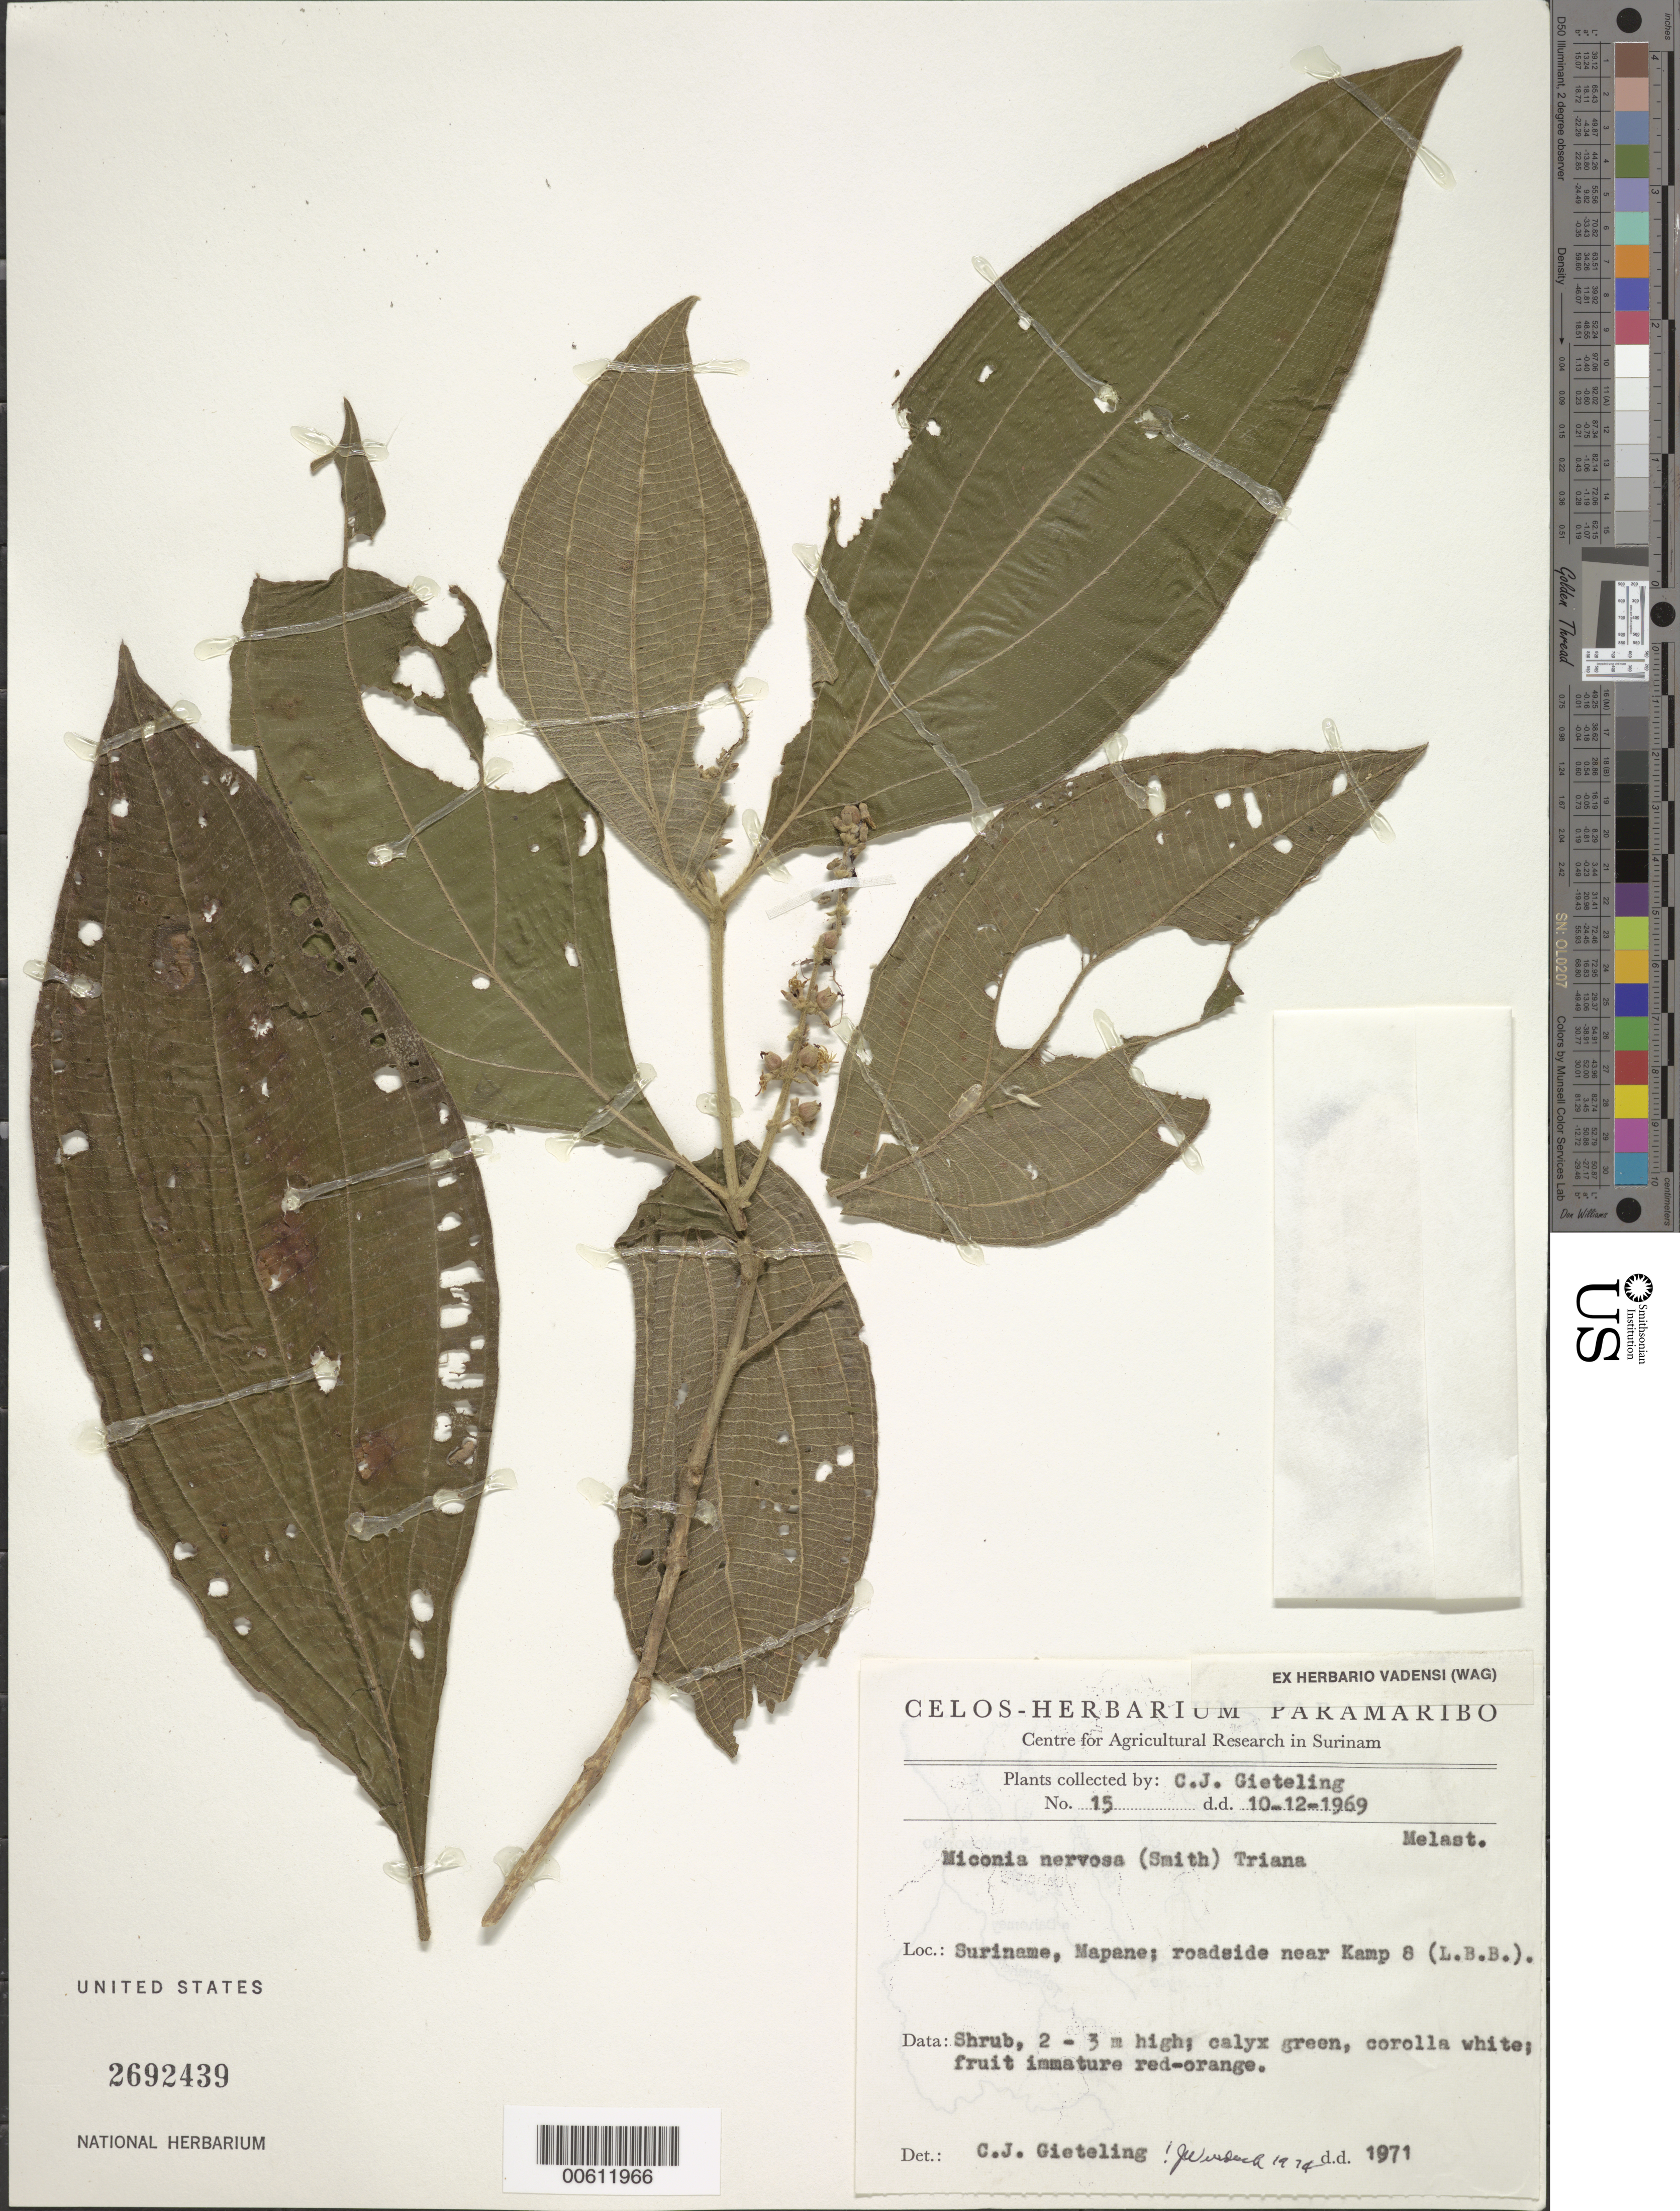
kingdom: Plantae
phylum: Tracheophyta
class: Magnoliopsida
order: Myrtales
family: Melastomataceae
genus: Miconia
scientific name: Miconia nervosa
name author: (Sm.) Triana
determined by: Wurdack, John J., (US), US (UNITED STATES)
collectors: C. Gieteling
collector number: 15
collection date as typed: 10-Dec-69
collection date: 1969-12-10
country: Suriname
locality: Mapane Kreek area, Kamp 8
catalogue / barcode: US 2692439